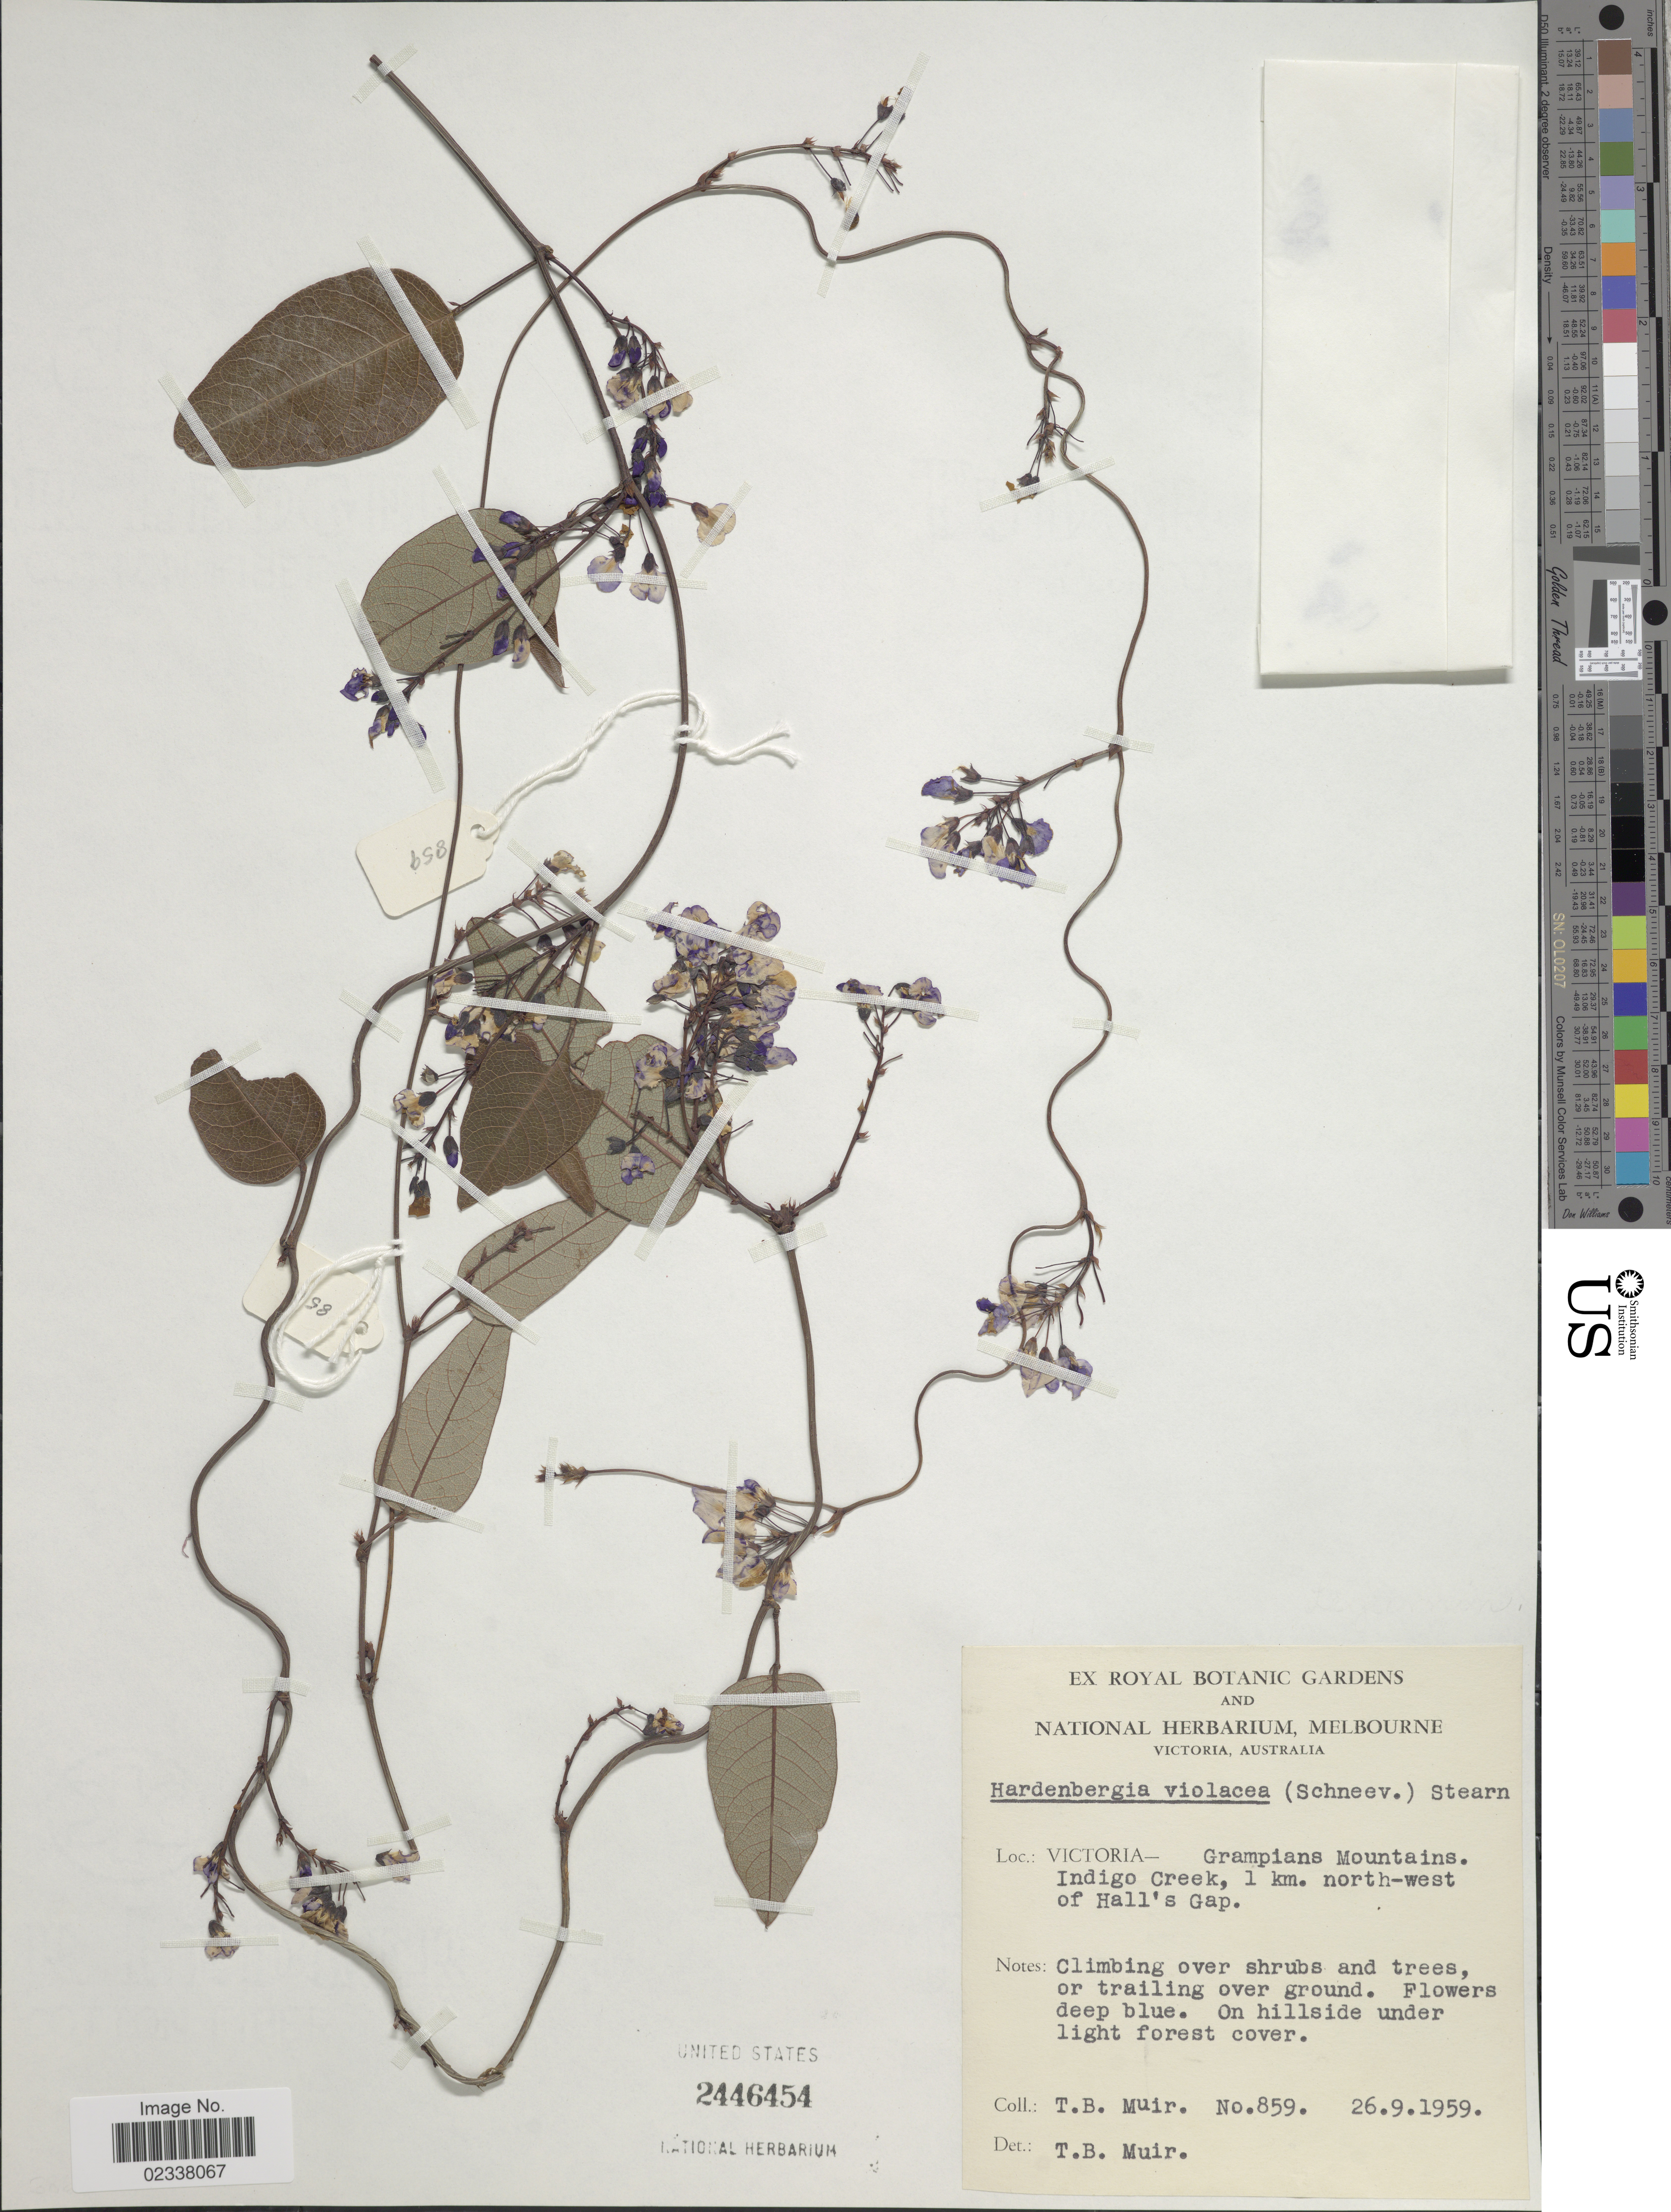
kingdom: Plantae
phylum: Tracheophyta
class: Magnoliopsida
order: Fabales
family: Fabaceae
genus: Hardenbergia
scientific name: Hardenbergia violacea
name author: (Schneev.) Stearn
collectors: T. Muir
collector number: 859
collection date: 1959-09-26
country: Australia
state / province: Victoria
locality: Victoria - Grampians Mountains. Indigo Creek, 1 km. north-west of Hall's Gap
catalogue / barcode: US 2446454